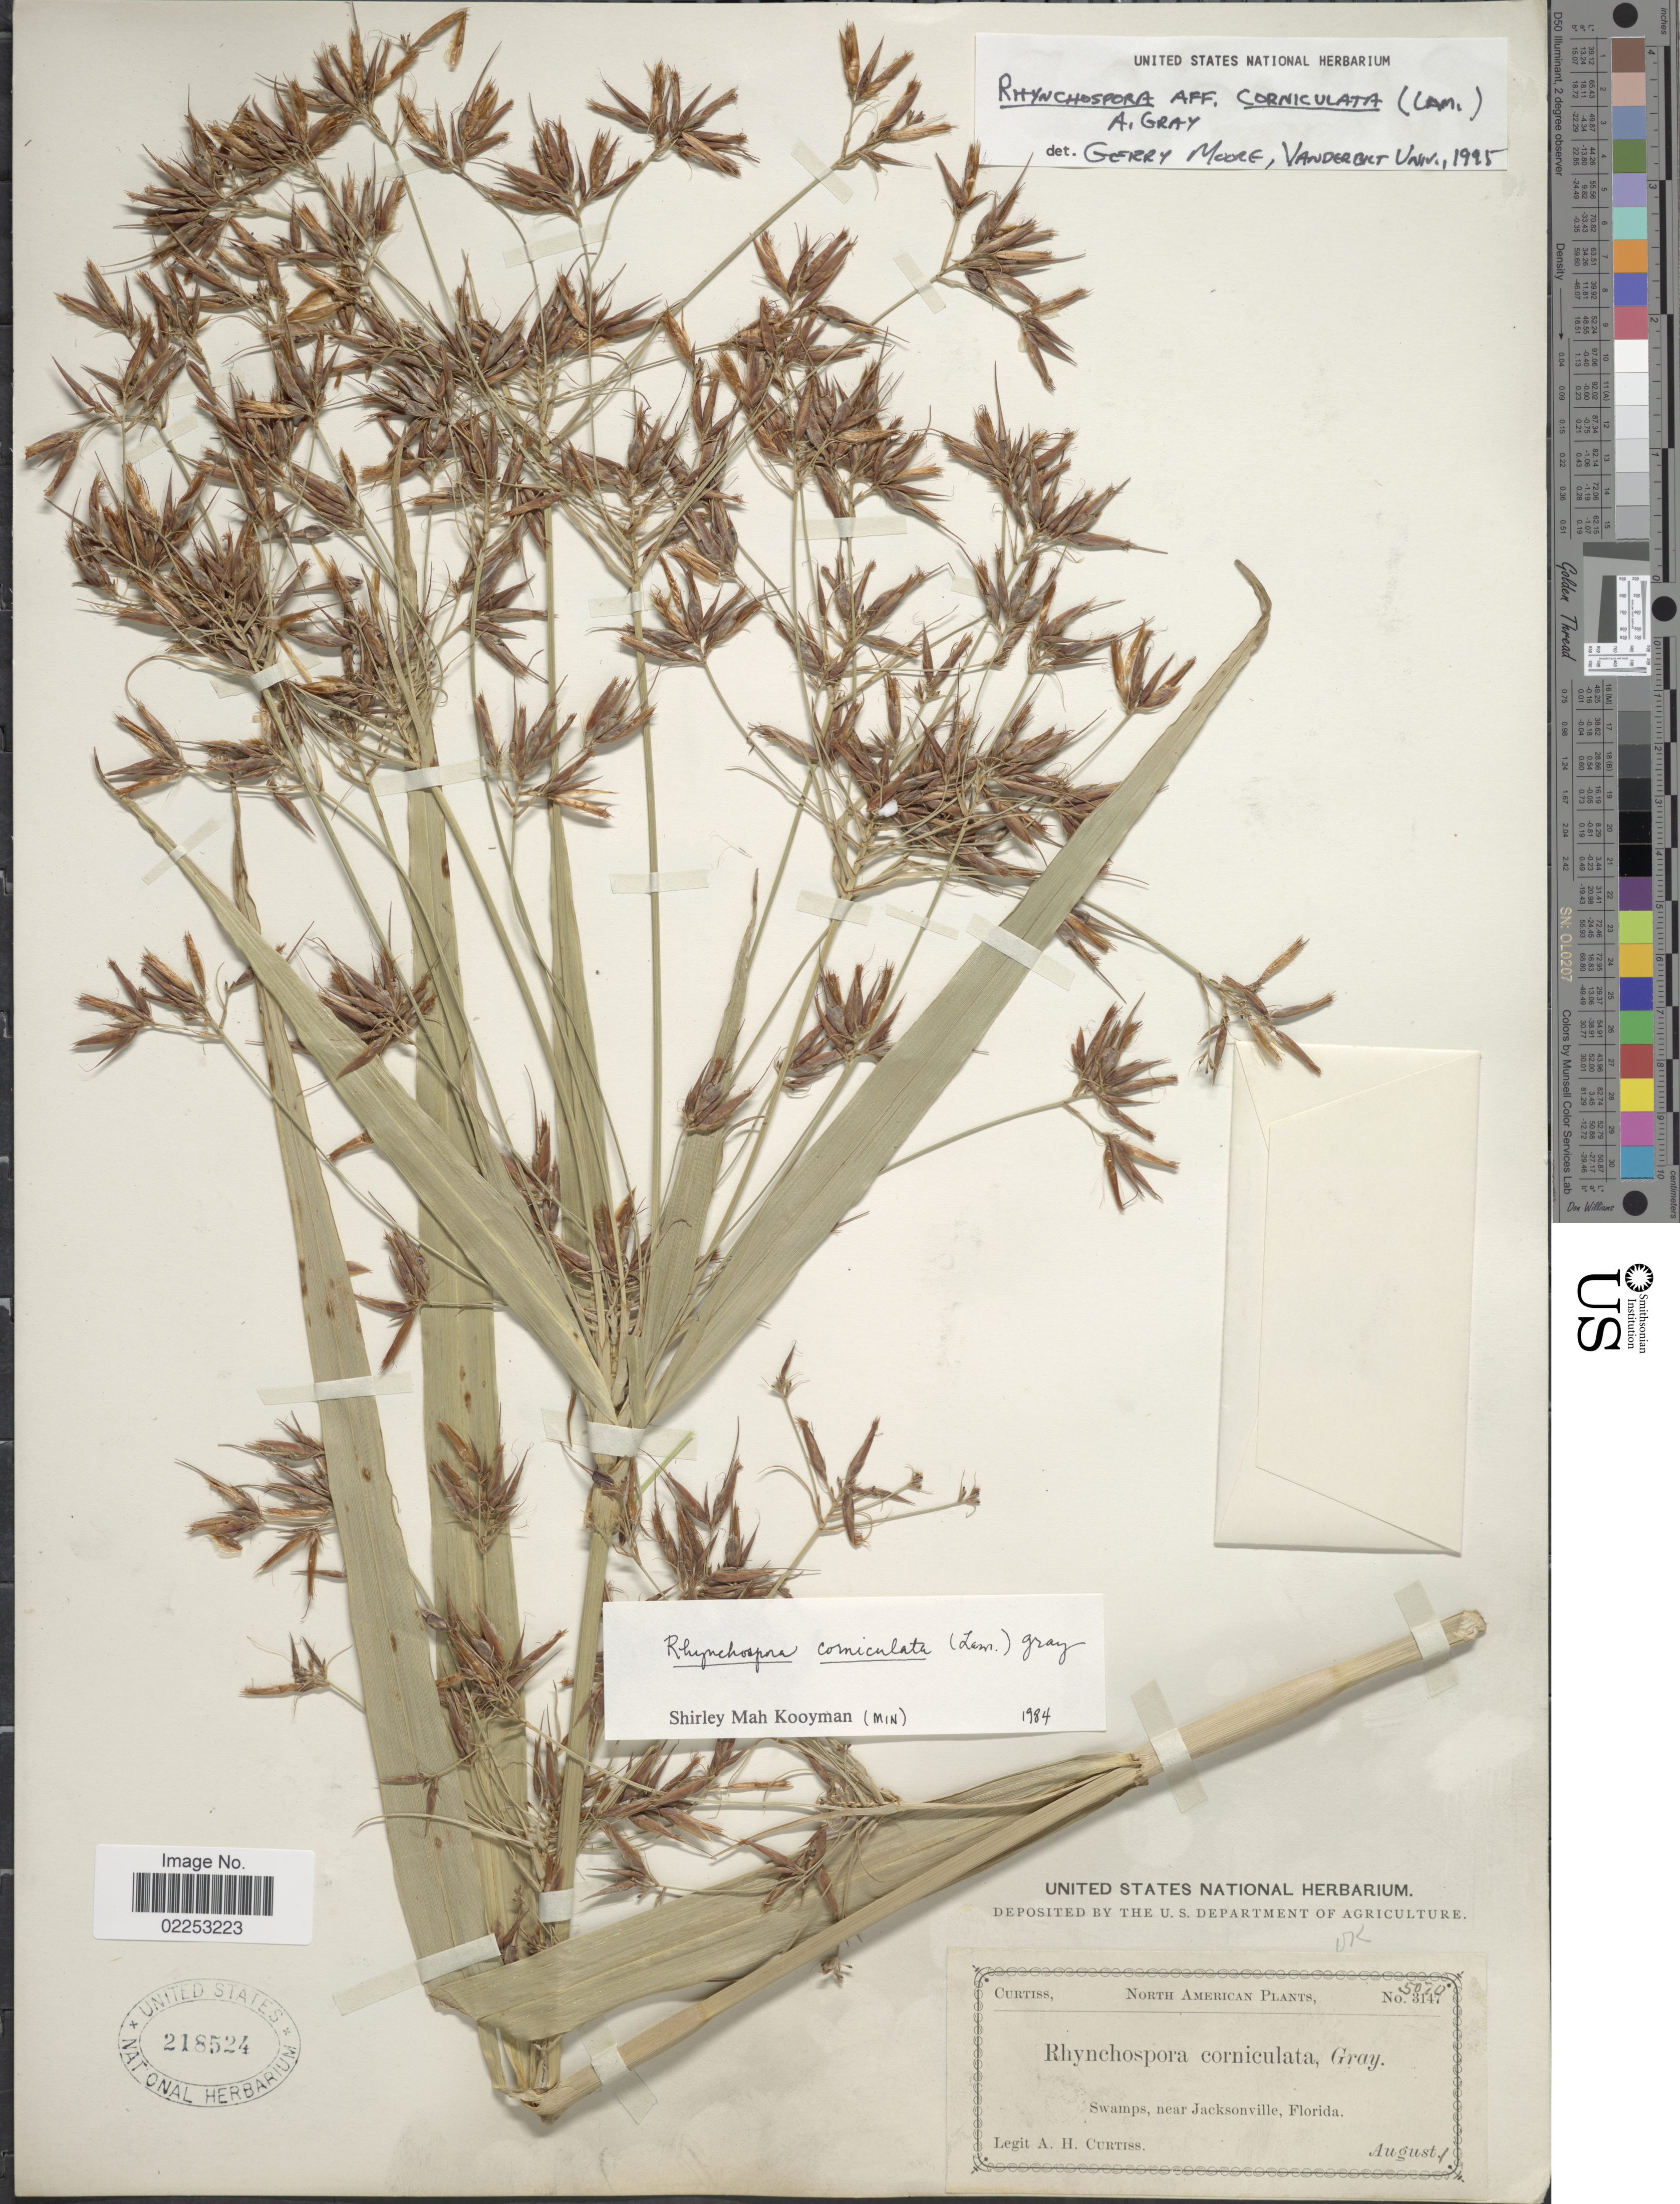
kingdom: Plantae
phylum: Tracheophyta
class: Liliopsida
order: Poales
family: Cyperaceae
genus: Rhynchospora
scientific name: Rhynchospora corniculata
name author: (Lam.) A. Gray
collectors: A. H. Curtiss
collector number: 5070/3147?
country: United States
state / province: Florida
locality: Near Jacksonville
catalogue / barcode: US 218524